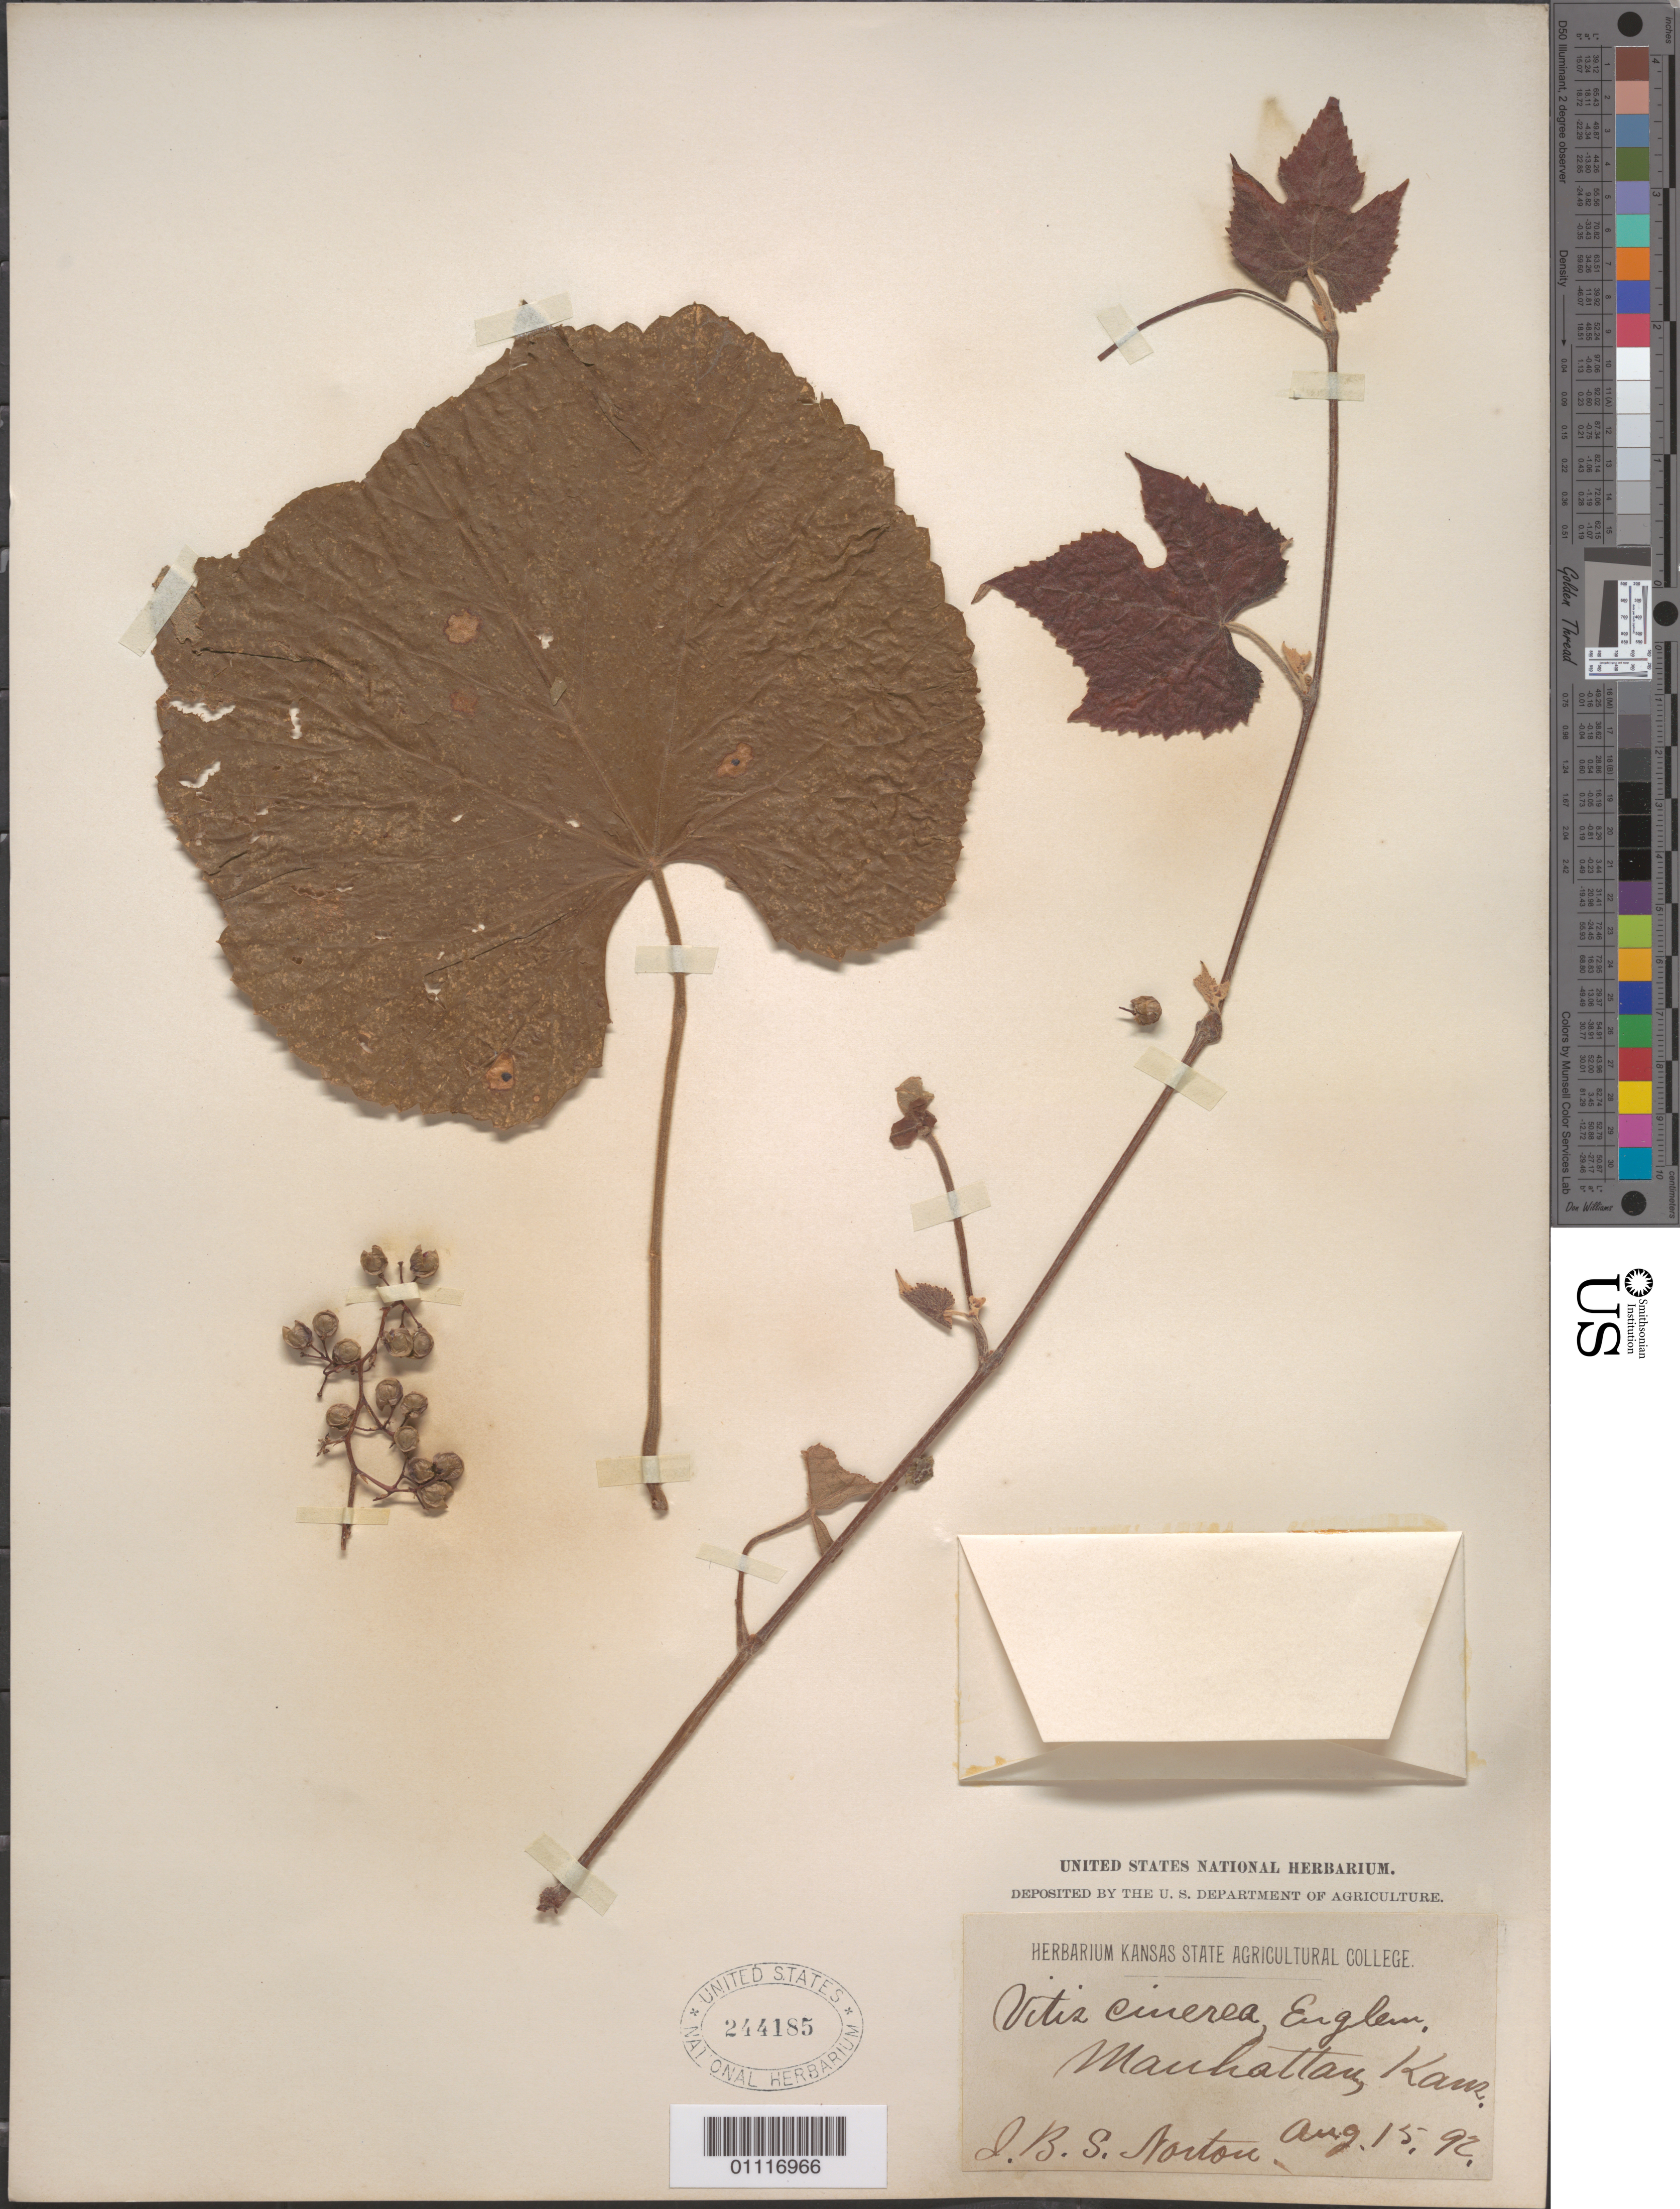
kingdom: Plantae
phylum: Tracheophyta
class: Magnoliopsida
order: Vitales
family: Vitaceae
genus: Vitis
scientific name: Vitis cinerea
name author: (Engelm.) Millardet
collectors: J. B. S. Norton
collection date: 1892-08-15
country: United States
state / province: Kansas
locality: Manhattan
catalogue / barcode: US 244185